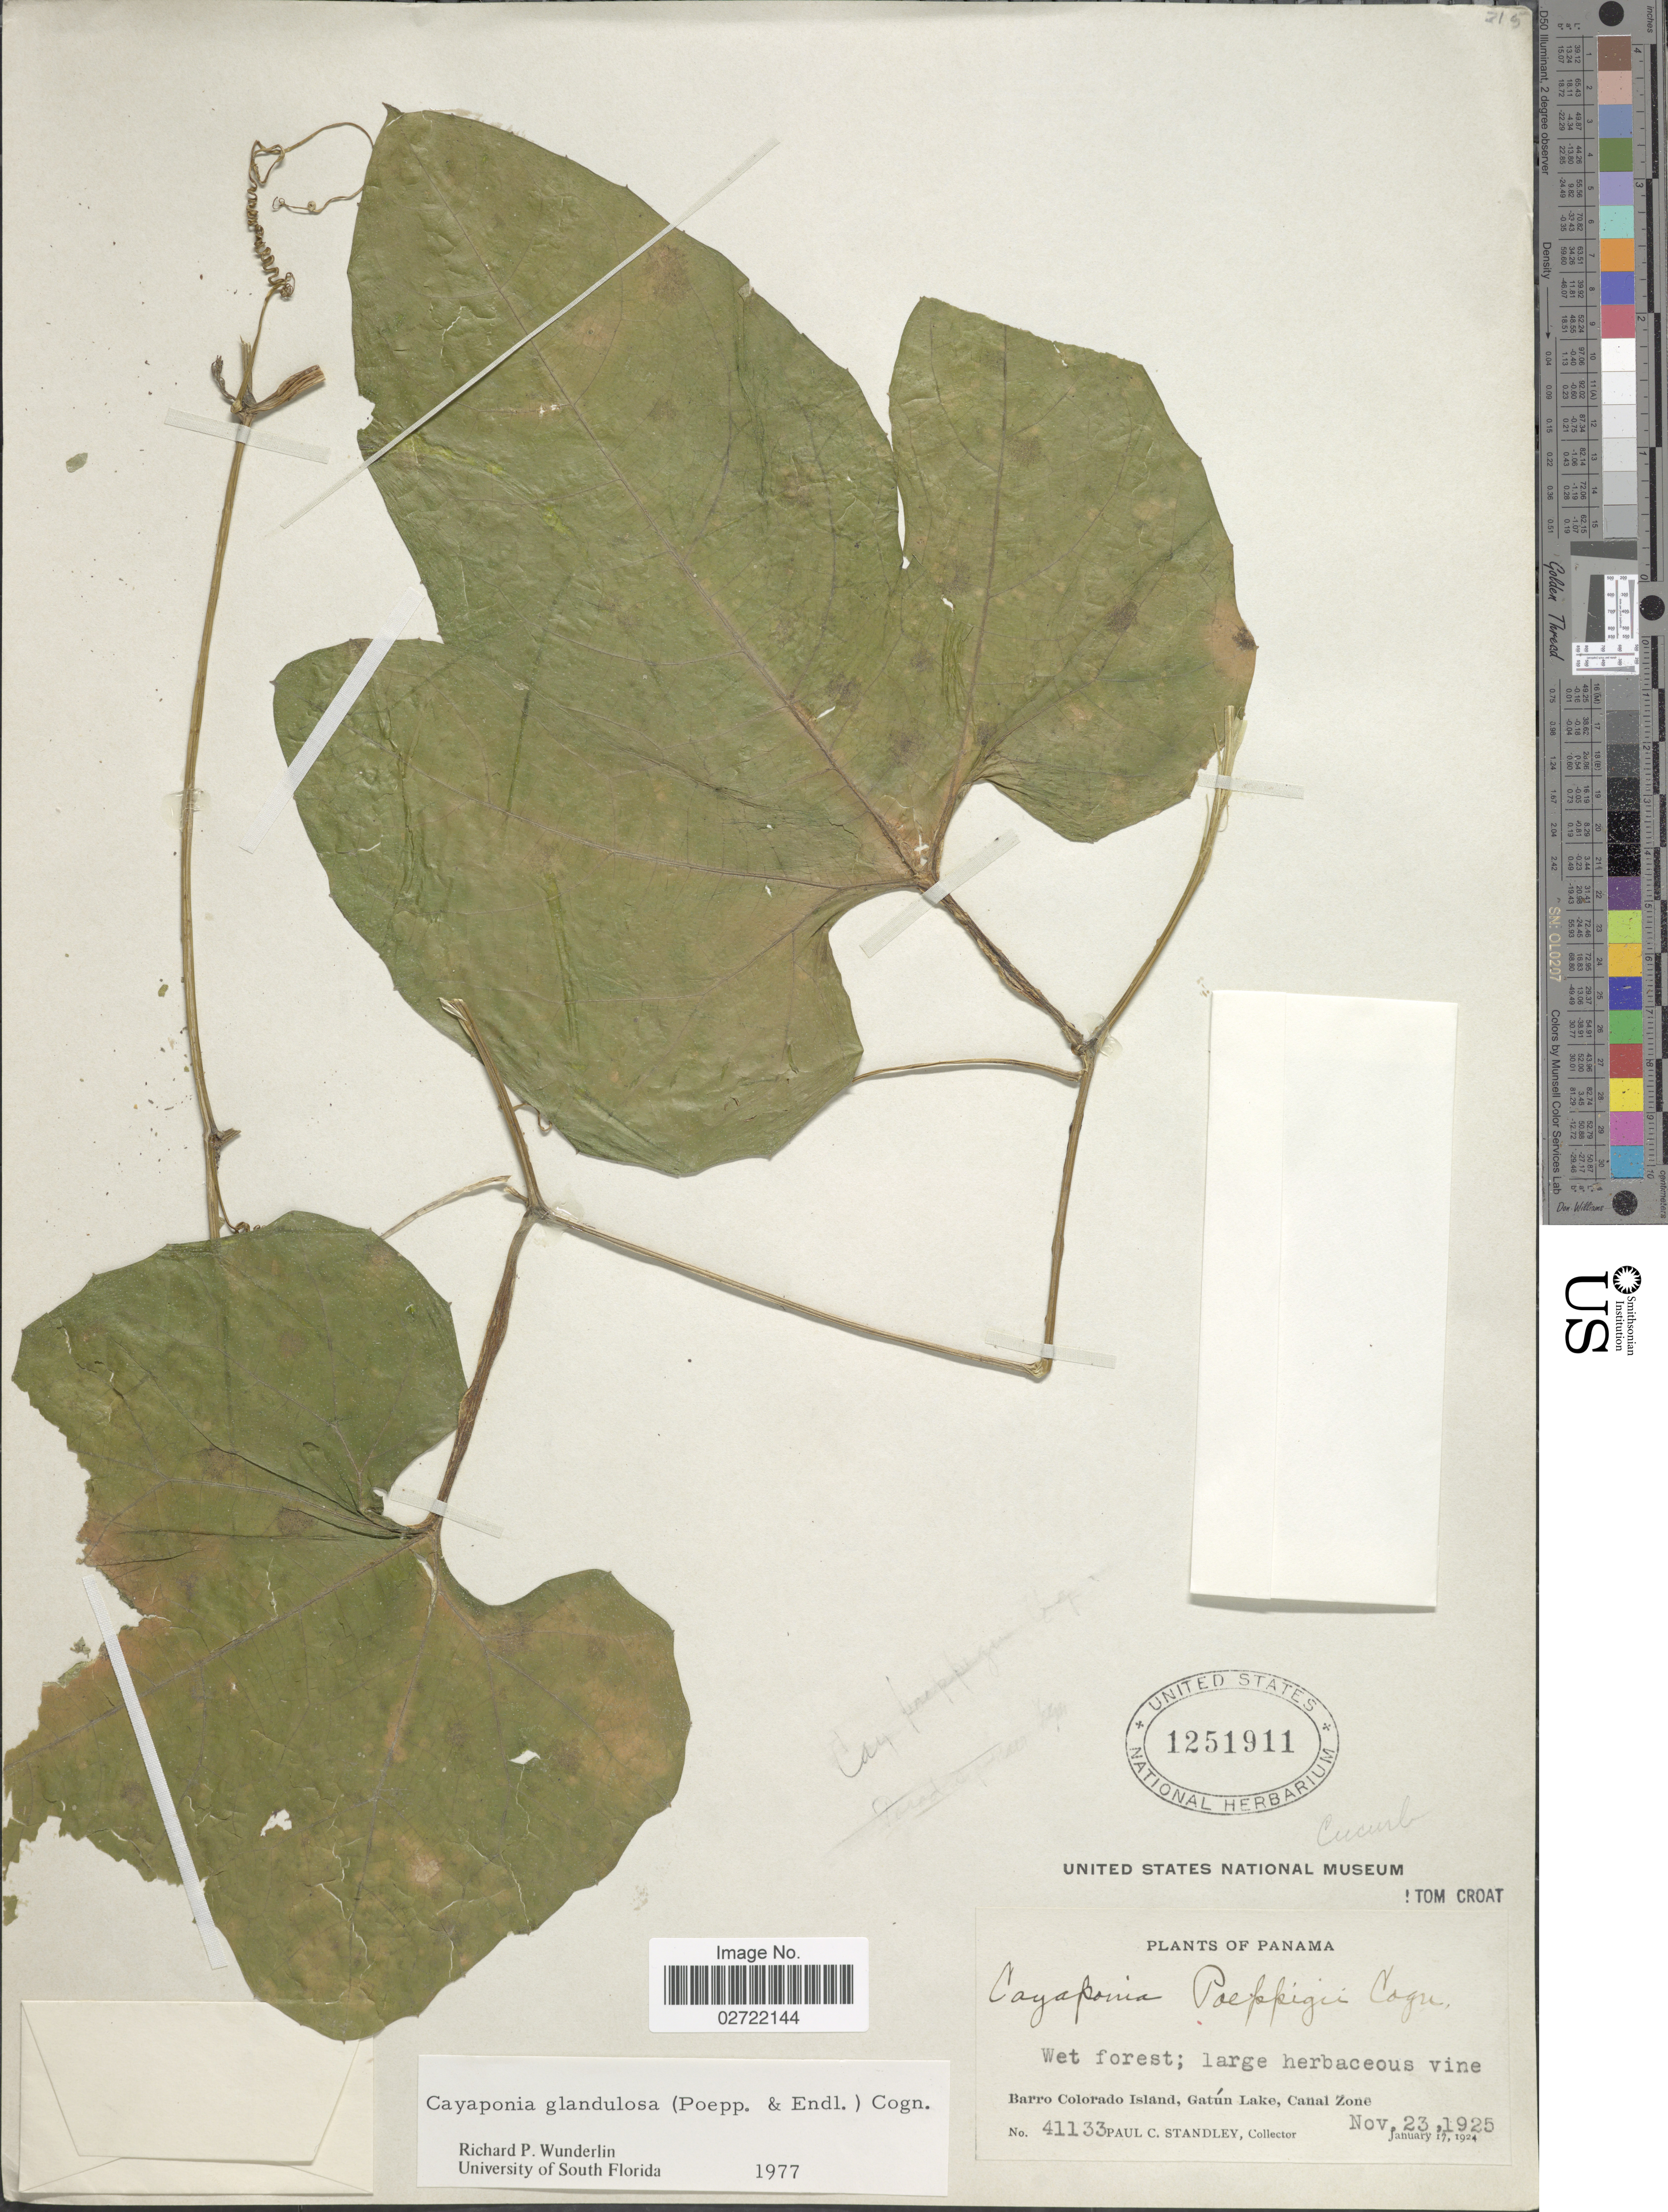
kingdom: Plantae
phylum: Tracheophyta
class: Magnoliopsida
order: Cucurbitales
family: Cucurbitaceae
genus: Cayaponia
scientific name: Cayaponia glandulosa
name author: (Poepp. & Endl.) Cogn.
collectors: P. C. Standley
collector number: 41133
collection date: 1925-11-23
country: Panama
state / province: Panamá Oeste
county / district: Canal Zone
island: Barro Colorado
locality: Barro Colorado Island, Gatún Lake, Canal Zone.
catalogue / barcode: US 1251911